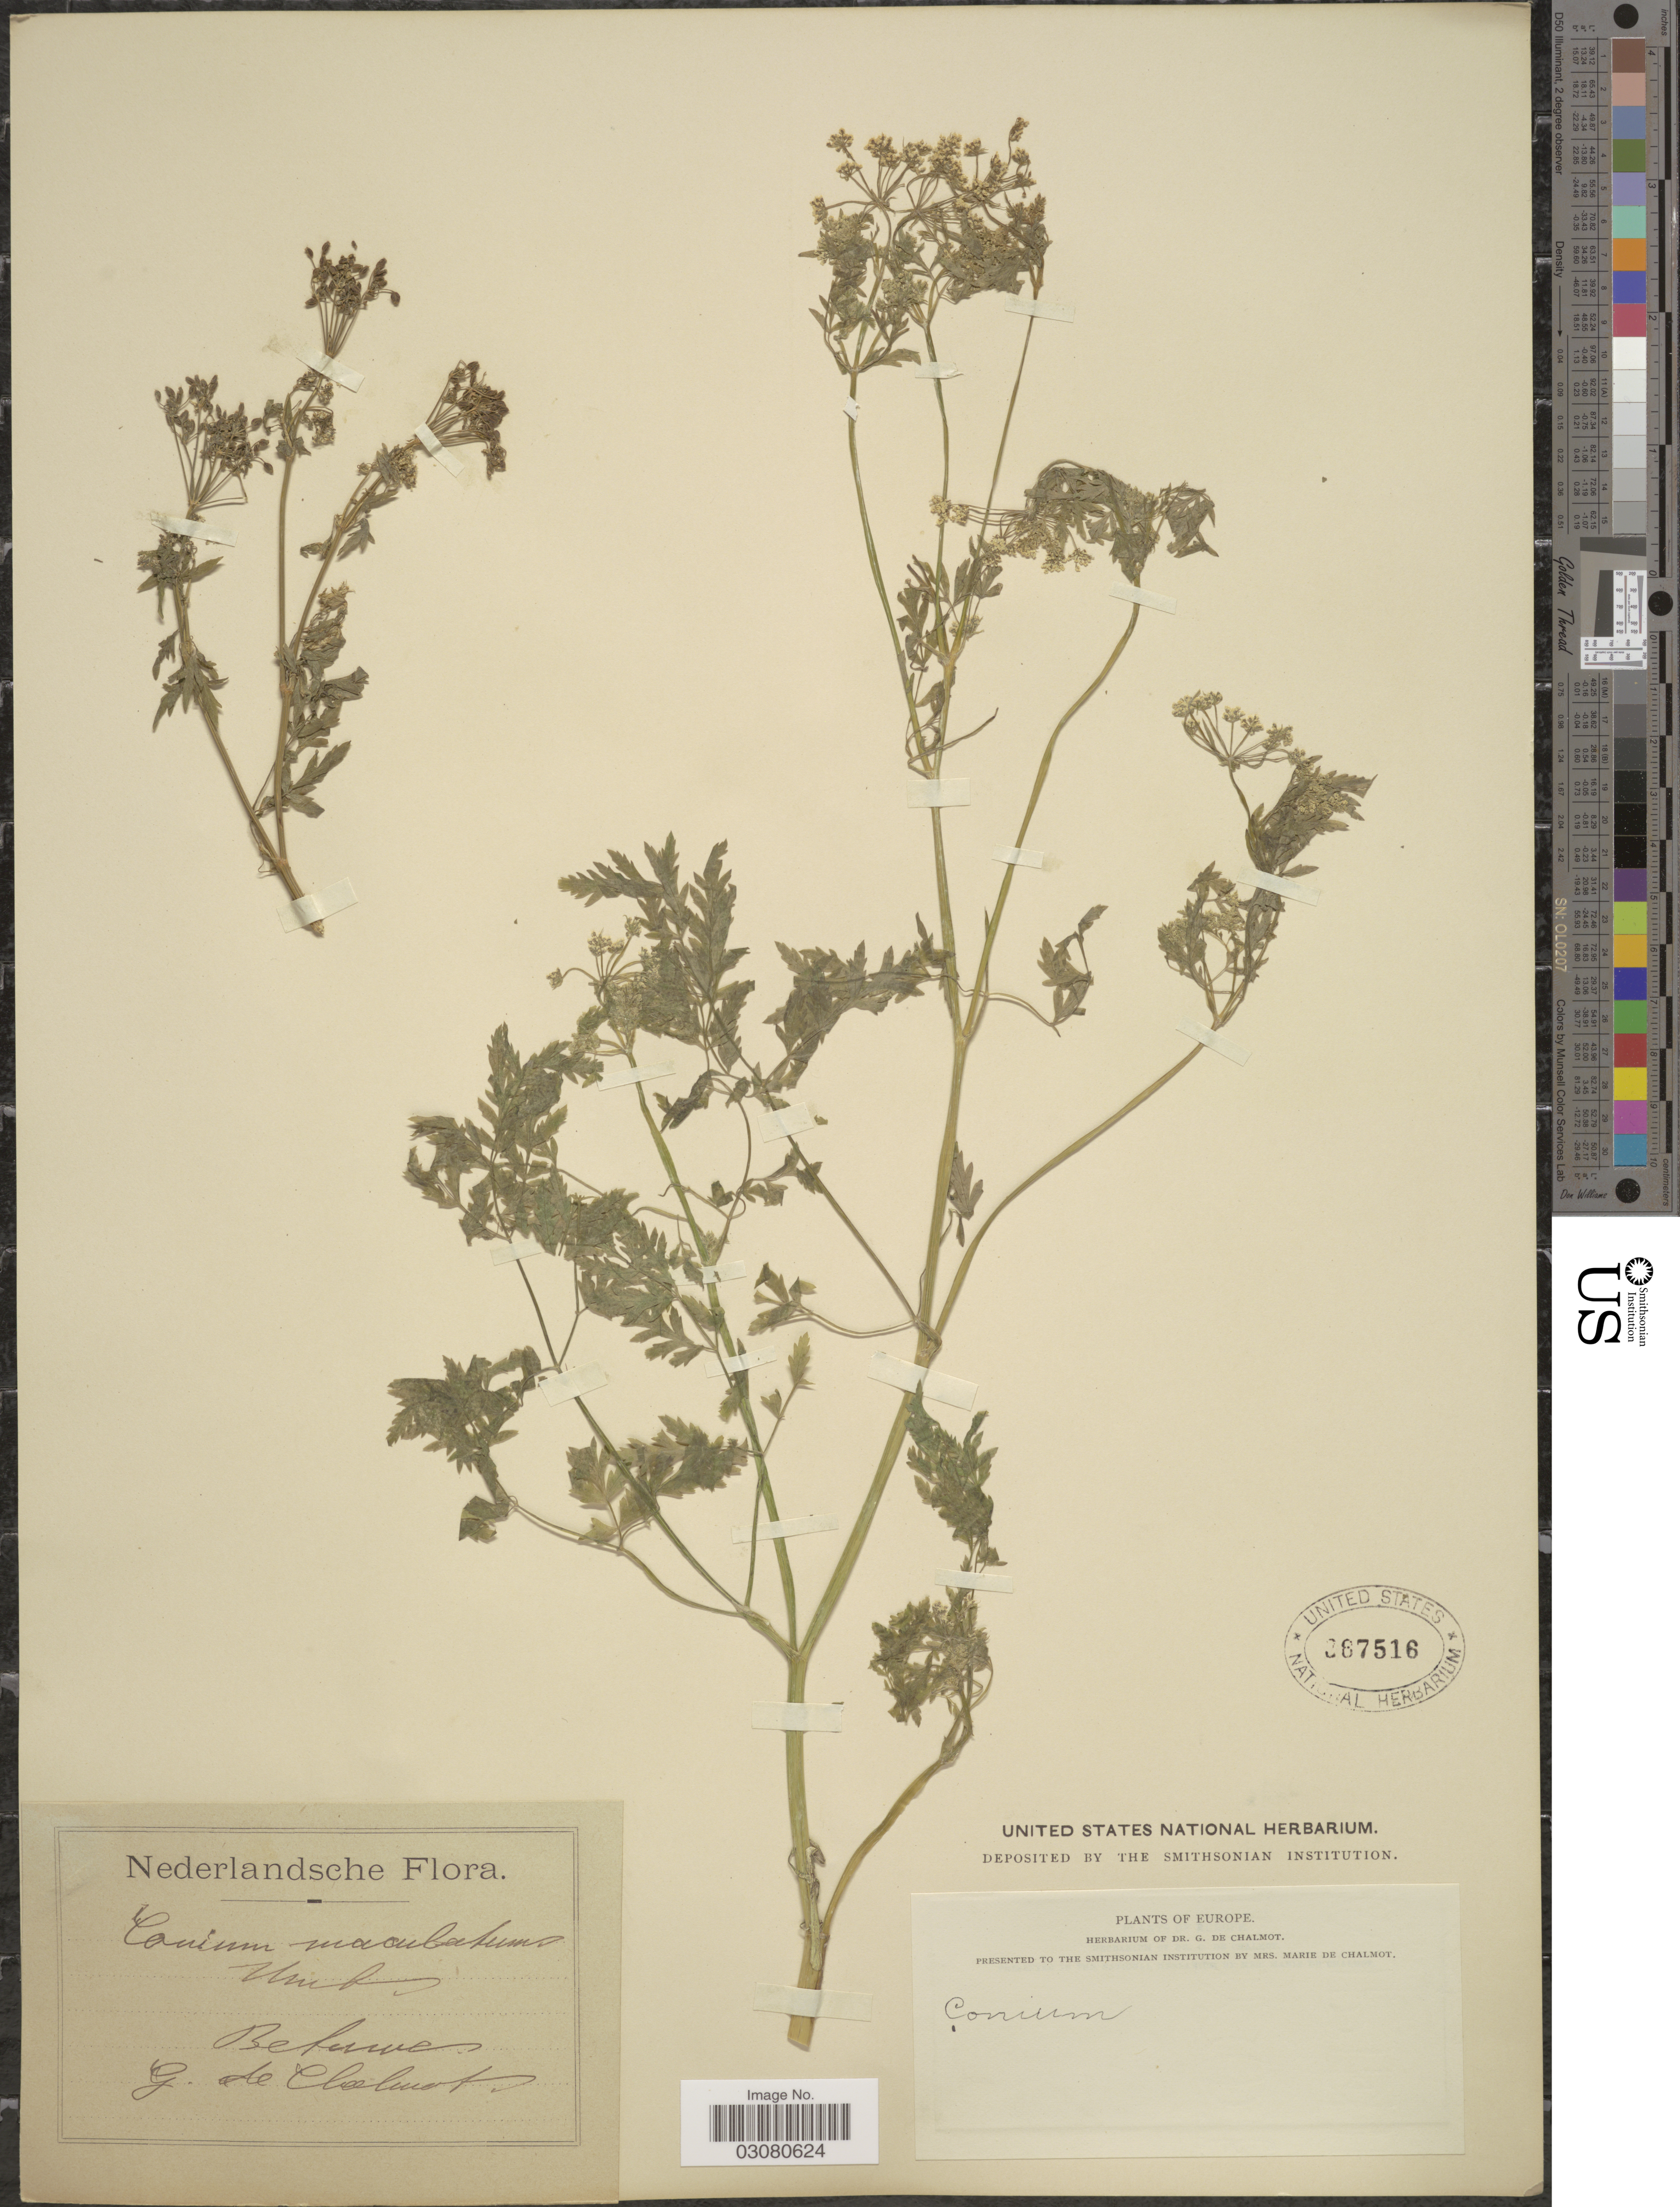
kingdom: Plantae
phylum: Tracheophyta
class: Magnoliopsida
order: Apiales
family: Apiaceae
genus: Conium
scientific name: Conium maculatum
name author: L.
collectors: G. de Chalmot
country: Netherlands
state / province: Gelderland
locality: Betuwe.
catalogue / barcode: US 367516